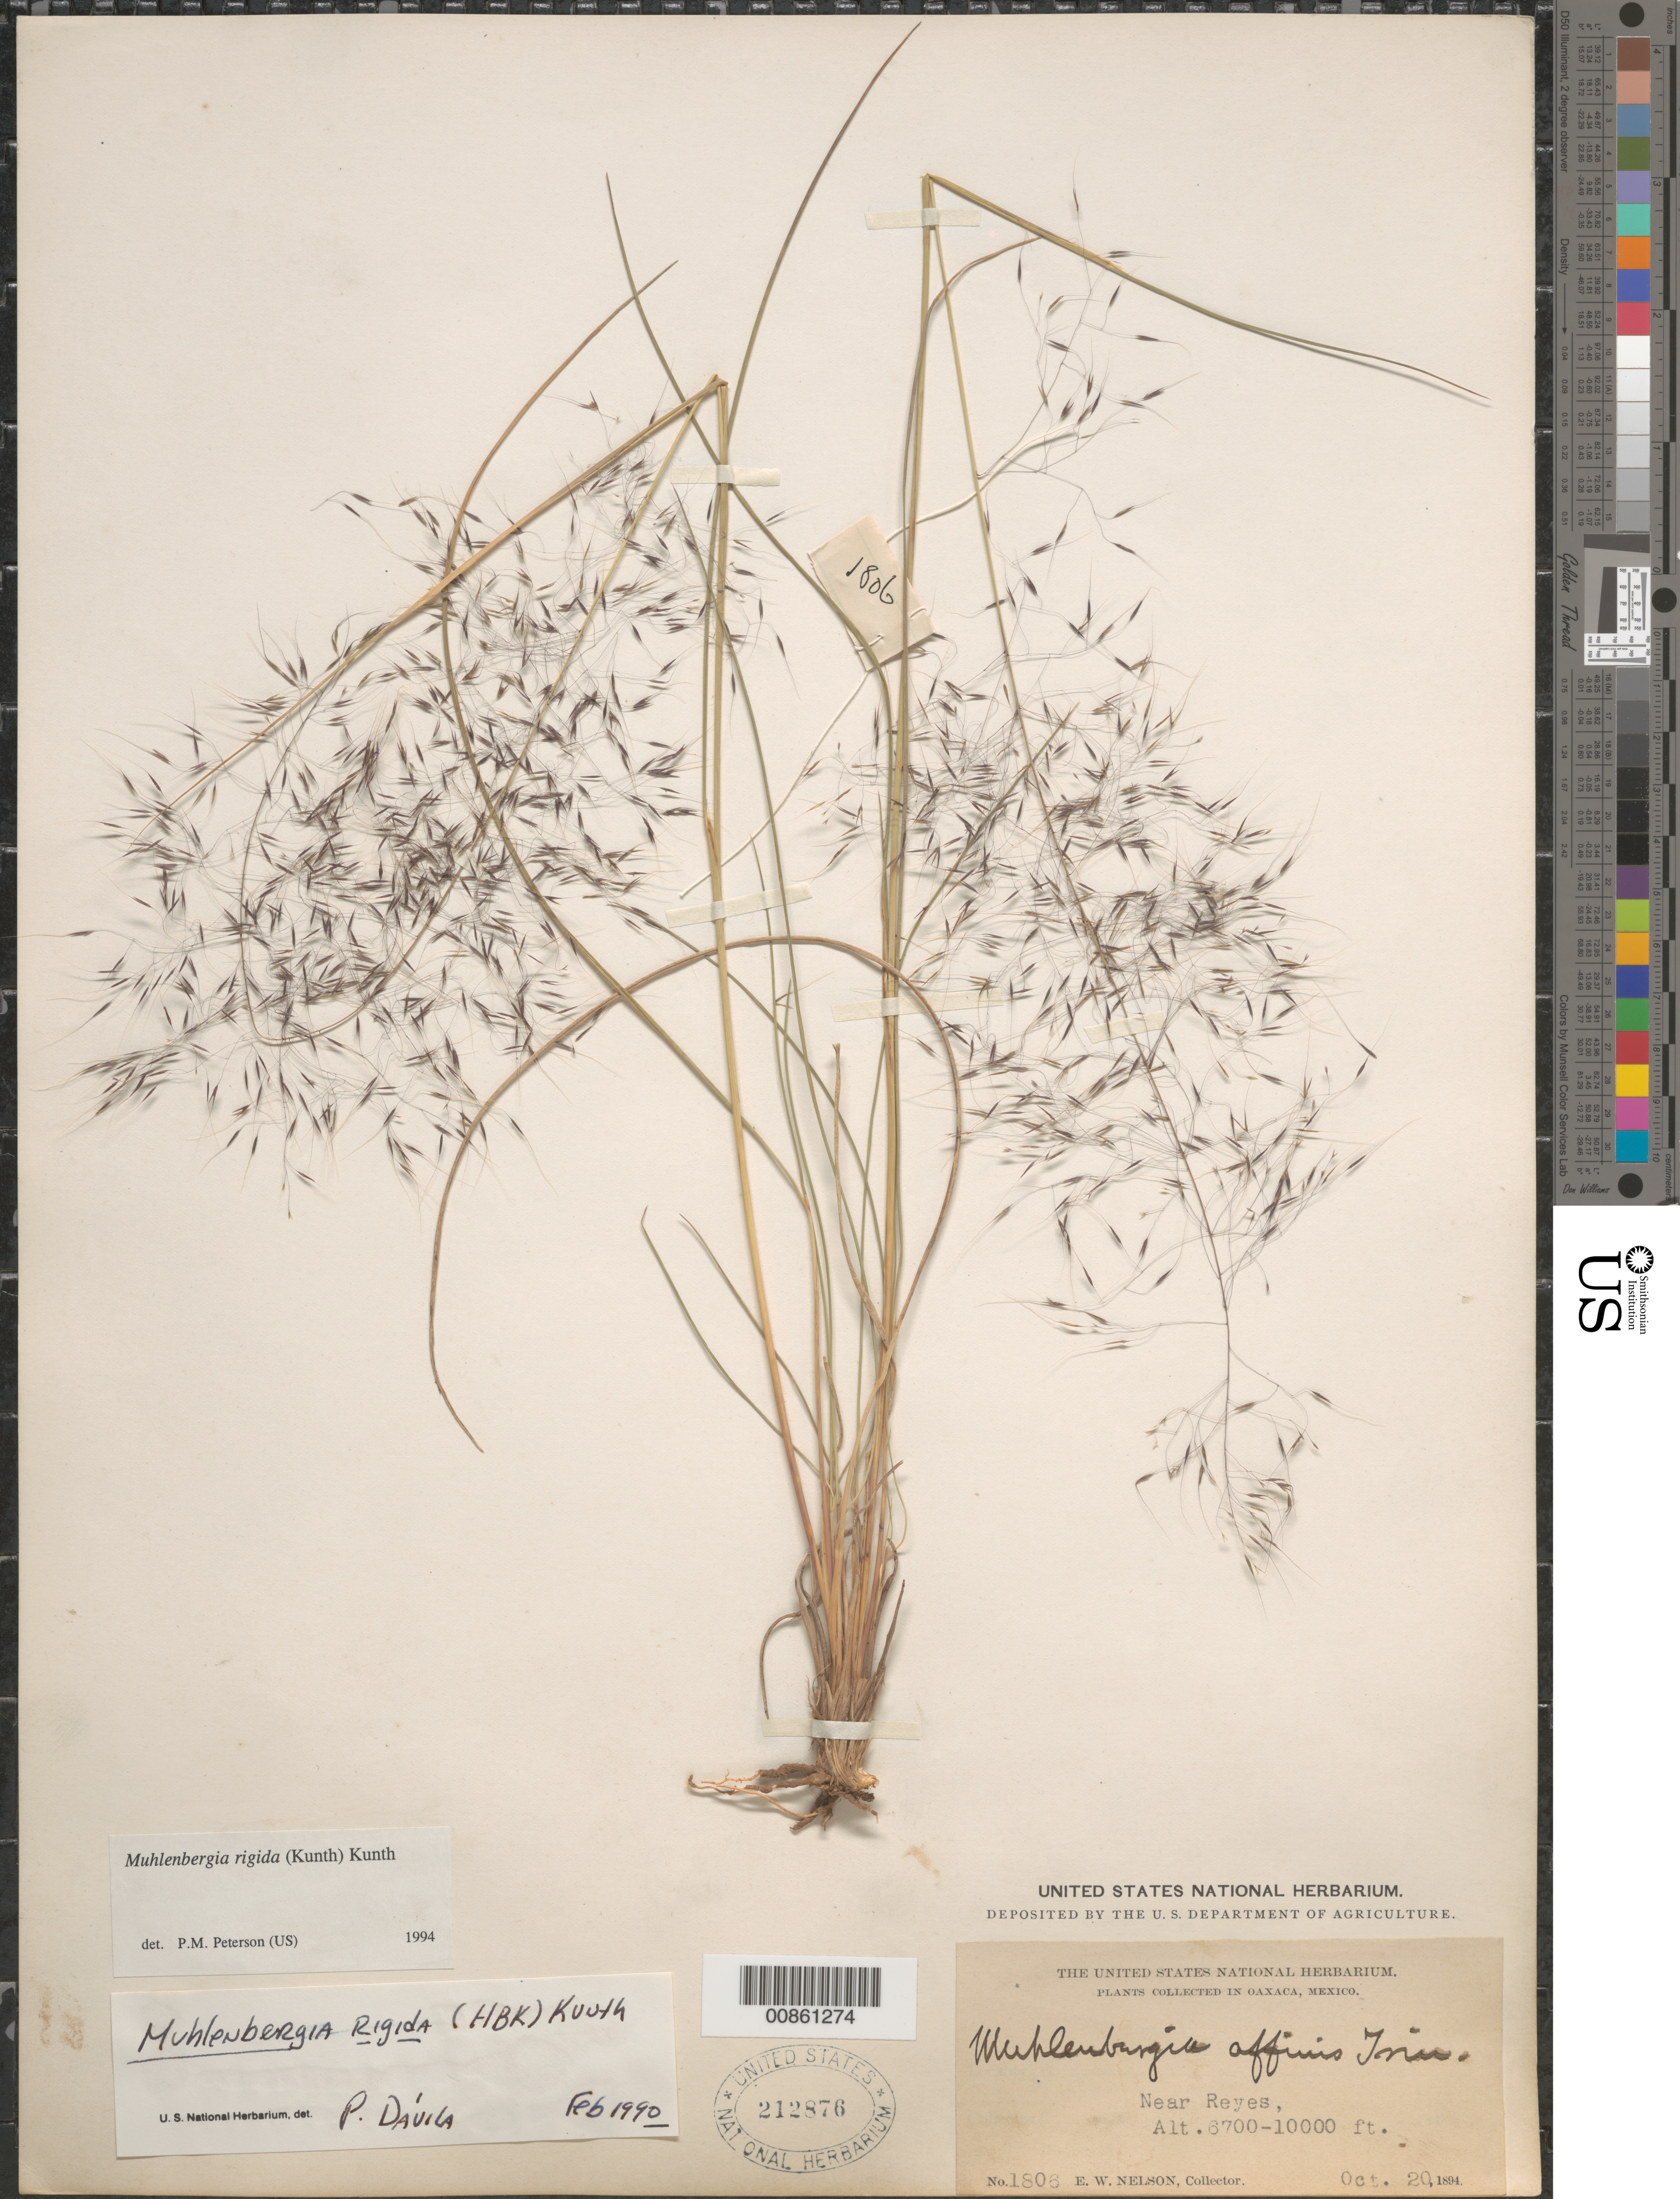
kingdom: Plantae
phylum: Tracheophyta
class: Liliopsida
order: Poales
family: Poaceae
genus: Muhlenbergia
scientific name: Muhlenbergia rigida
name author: (Kunth) Kunth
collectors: E. W. Nelson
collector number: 1806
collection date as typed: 20 Oct 1894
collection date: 1894-10-20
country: Mexico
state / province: Oaxaca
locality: Near Reyes, Oax.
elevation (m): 3048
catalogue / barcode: US 212876